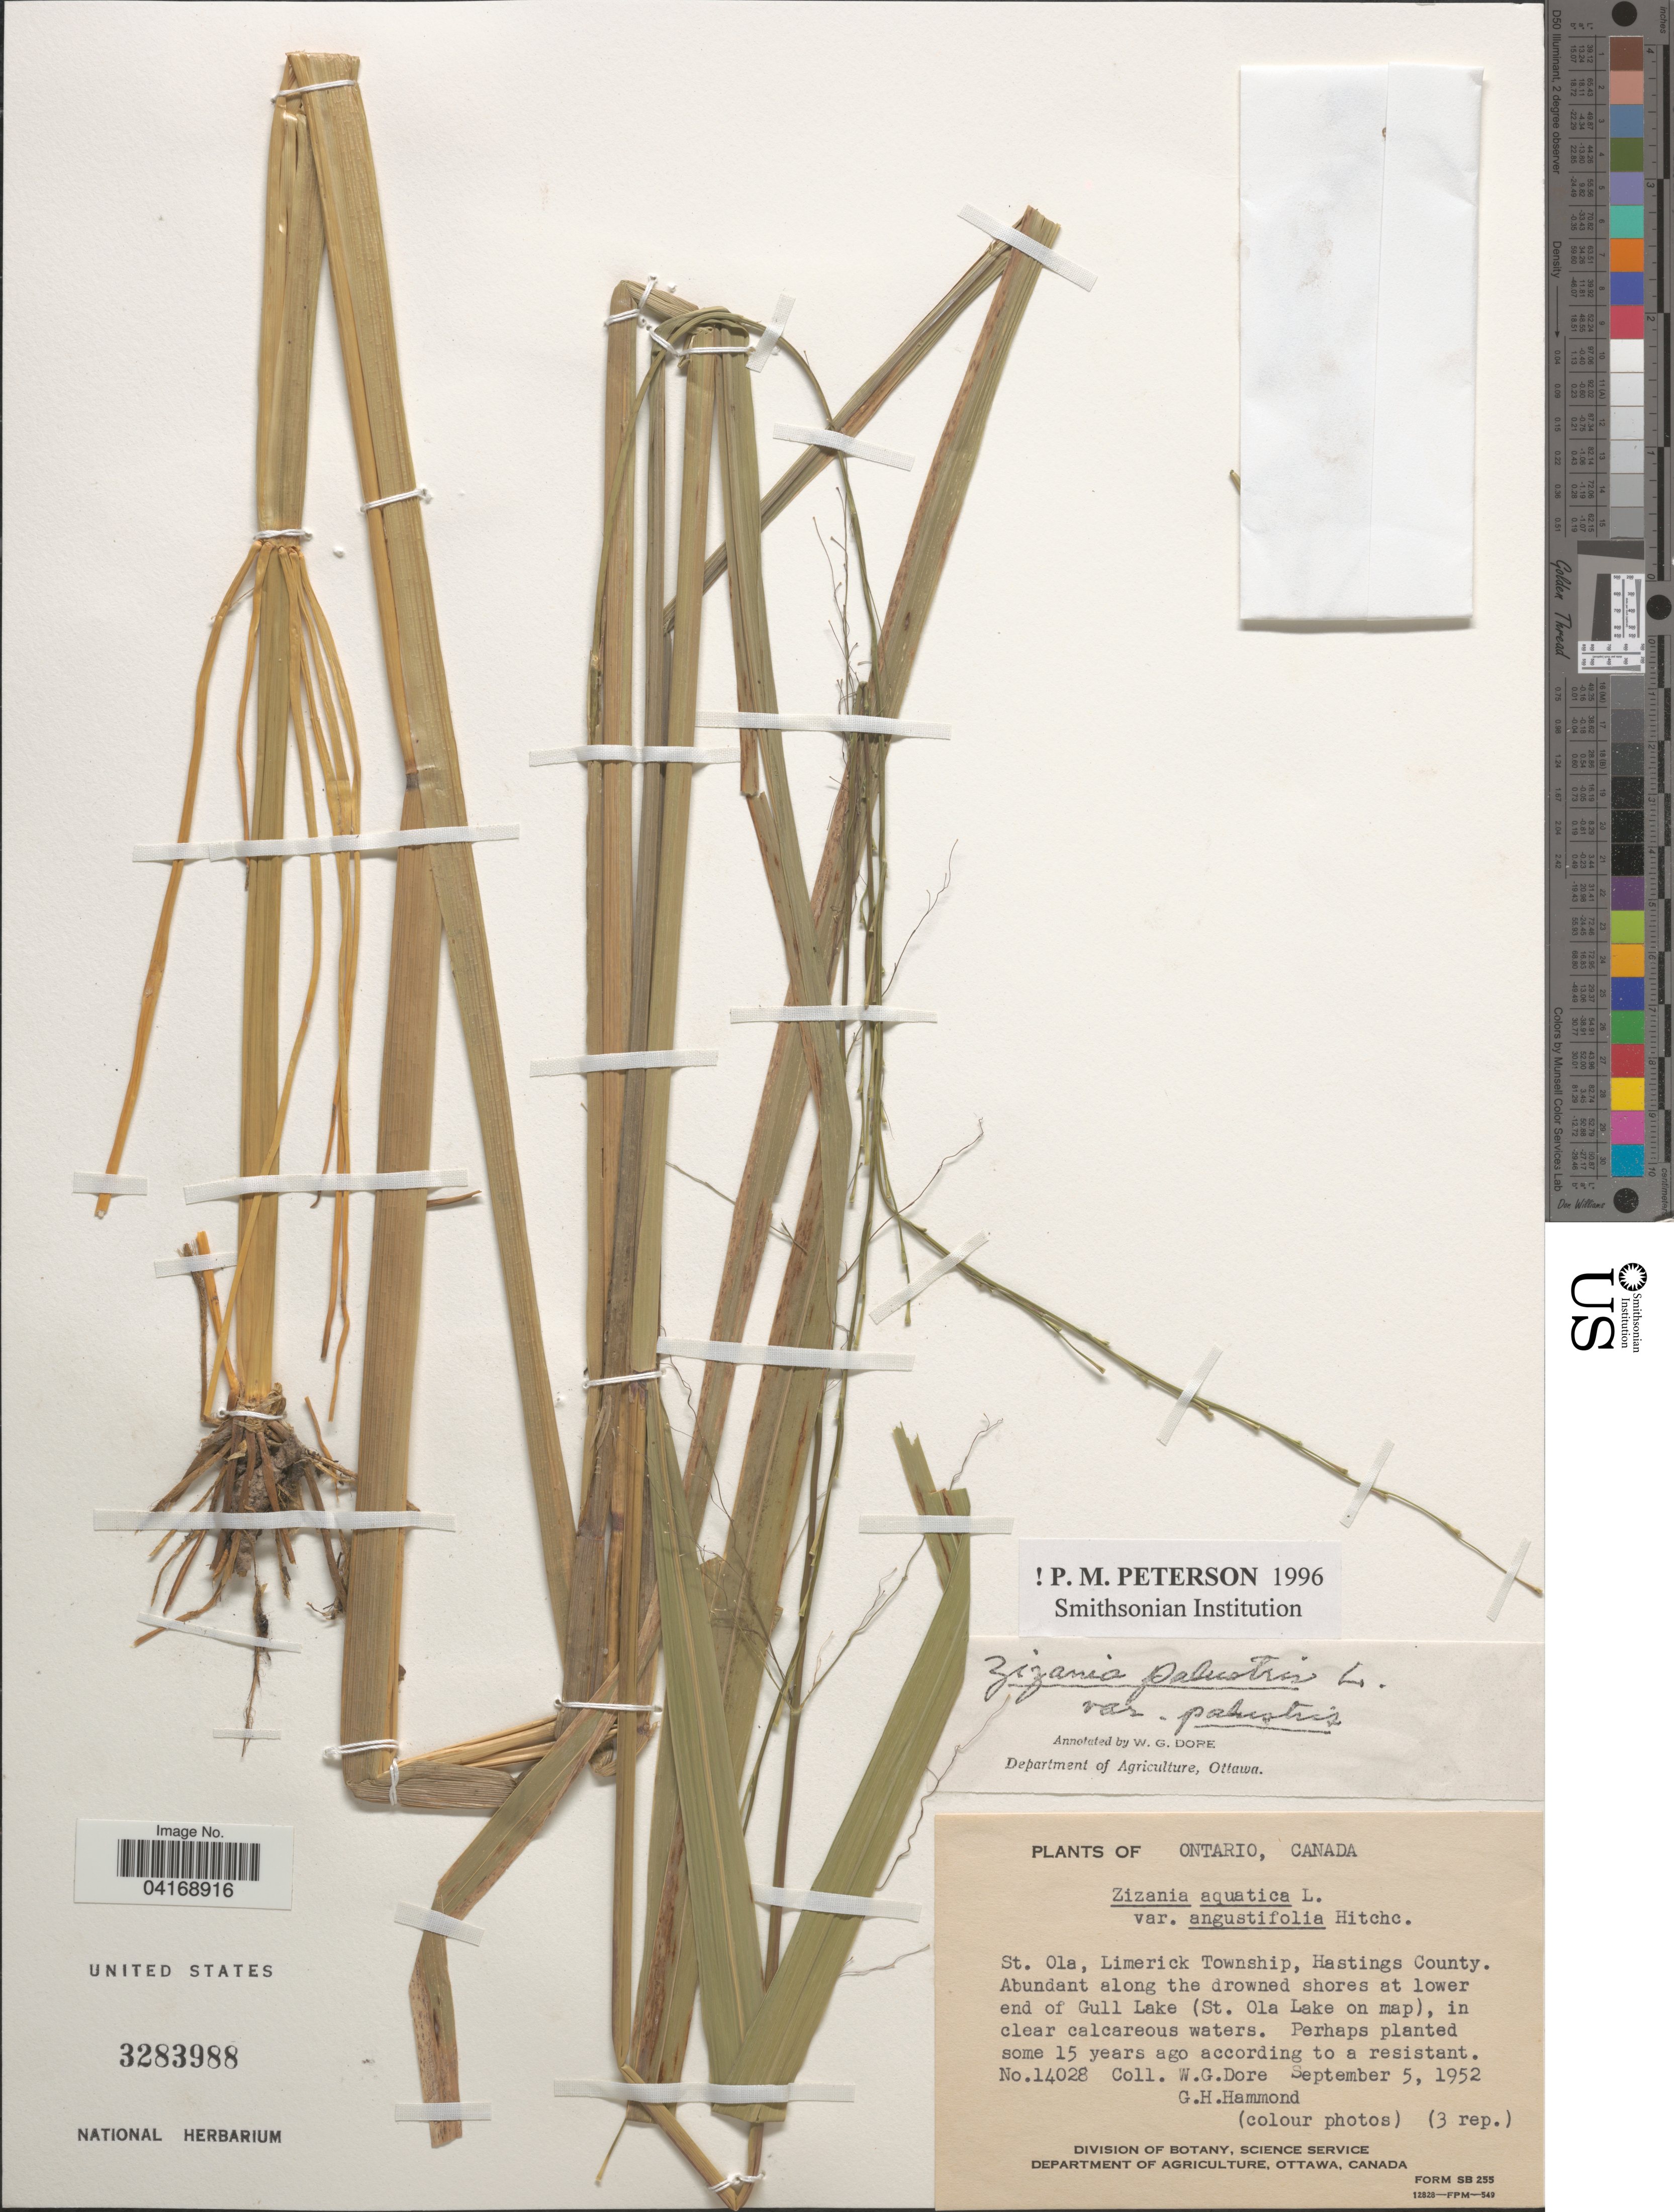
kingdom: Plantae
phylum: Tracheophyta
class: Liliopsida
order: Poales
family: Poaceae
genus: Zizania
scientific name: Zizania palustris var. palustris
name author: L.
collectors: W. Dore & G. Hammond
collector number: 14028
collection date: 1952-09-05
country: Canada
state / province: Ontario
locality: St. Ola, Limerick Township, Hastings County. Abundant along the drowned shores at lower end of Gull Lake (St. Ola Lake on map).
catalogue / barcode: US 3283988